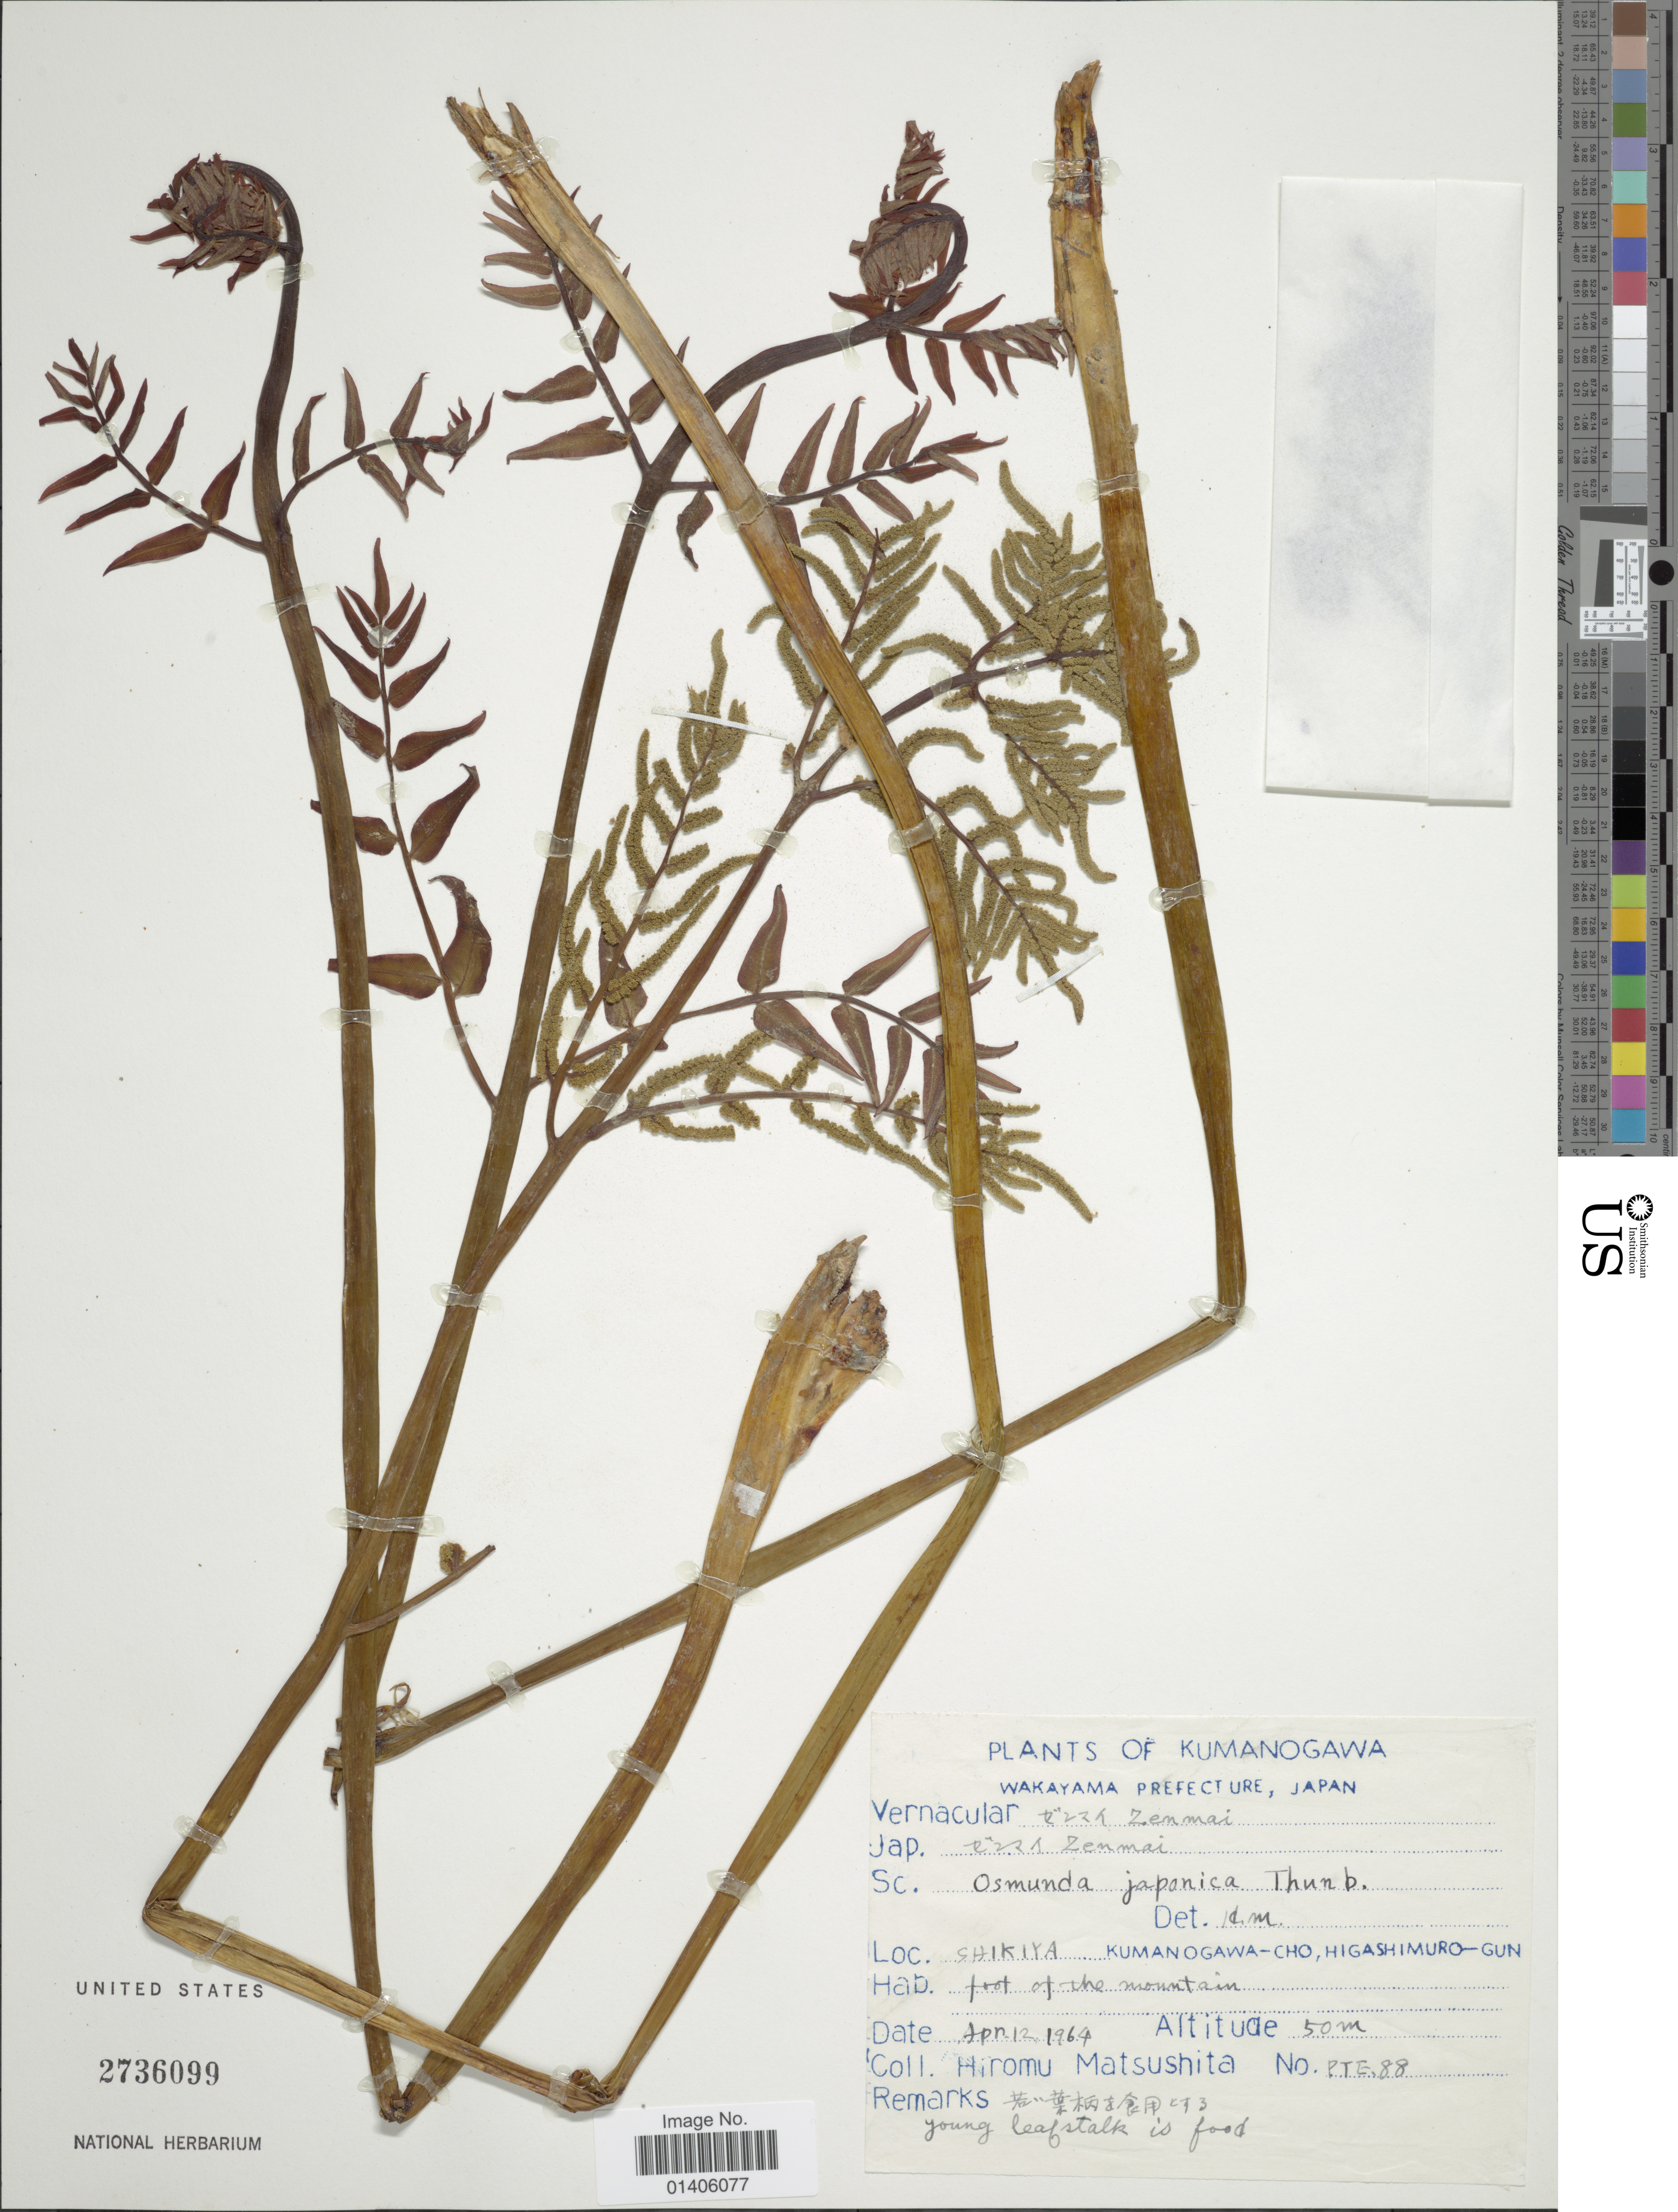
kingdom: Plantae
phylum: Tracheophyta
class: Polypodiopsida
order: Osmundales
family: Osmundaceae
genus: Osmunda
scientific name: Osmunda javanica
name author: Blume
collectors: H. Matsushita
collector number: PTE 88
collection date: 1964-04-12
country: Japan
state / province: Wakayama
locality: Kumanogawa, Wakamaya Prefecture, Shikiya, Kumangawa-cho, Higashimuro-gun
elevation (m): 50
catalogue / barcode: US 2736099